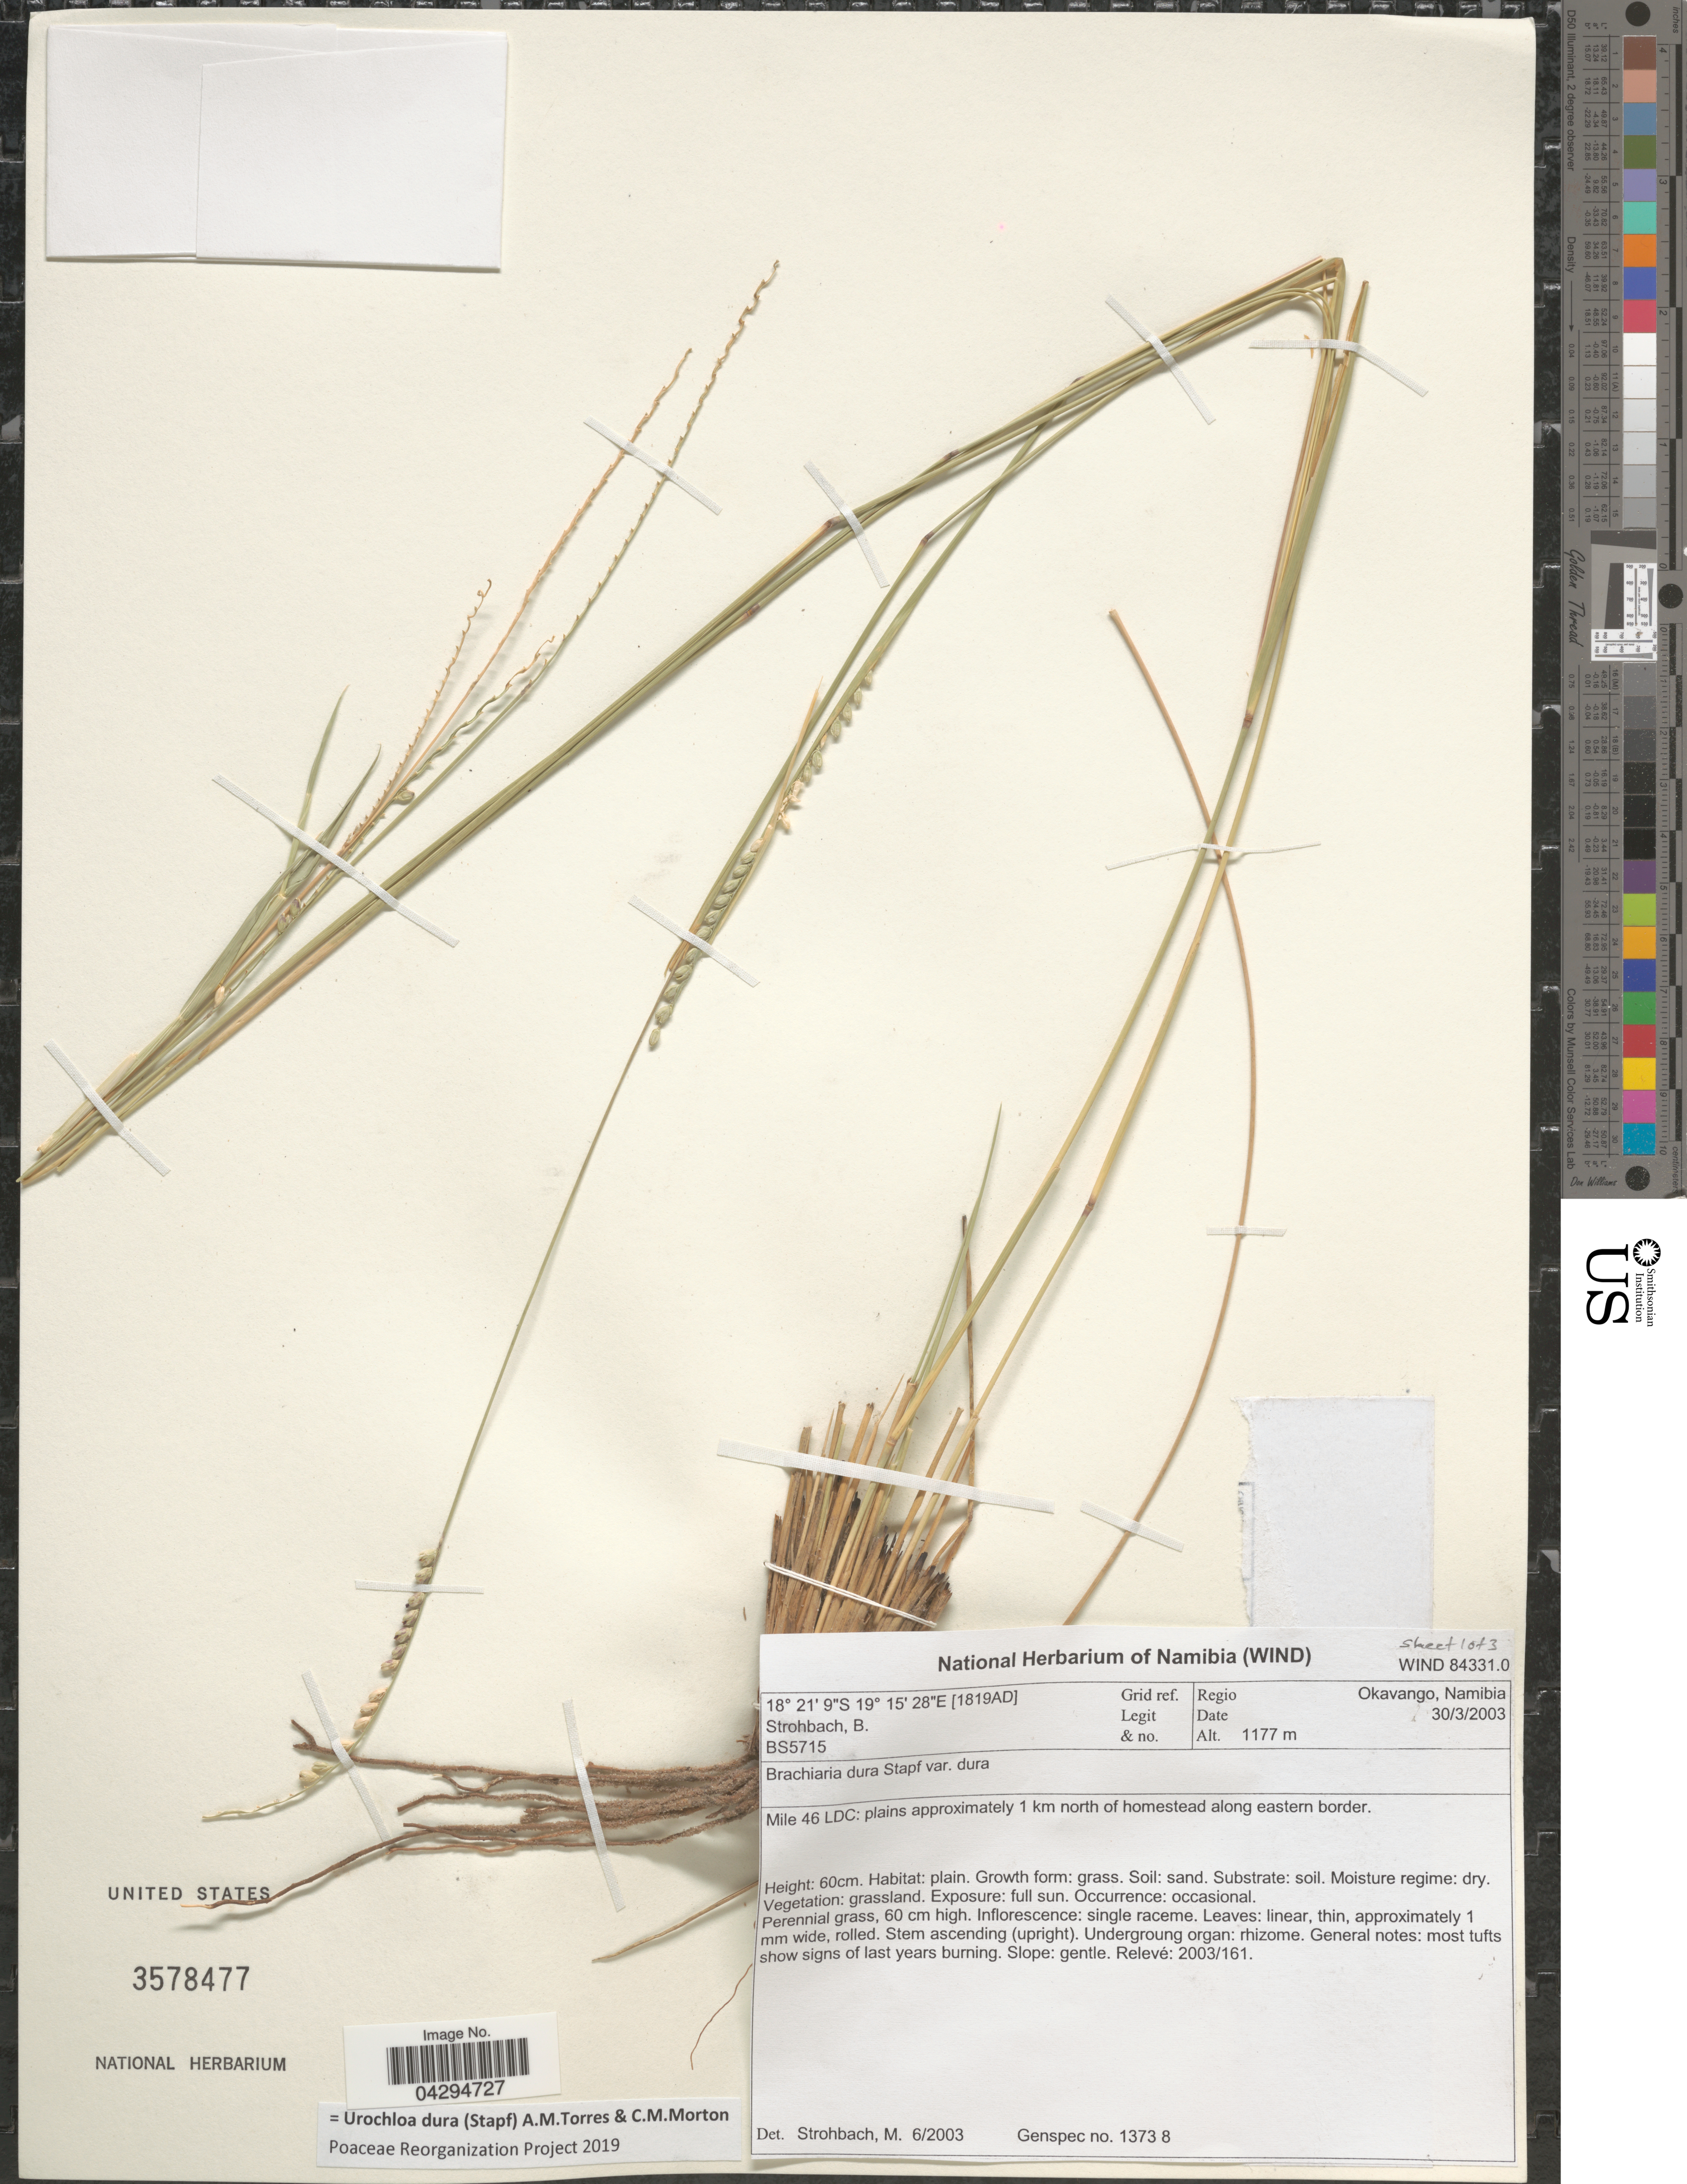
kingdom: Plantae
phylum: Tracheophyta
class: Liliopsida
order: Poales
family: Poaceae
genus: Urochloa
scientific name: Urochloa dura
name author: (Stapf) A.M. Torres & C.M. Morton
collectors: B. Strohbach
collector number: BS5715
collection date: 2003-03-30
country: Namibia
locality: [1819AD] Grid ref. Regio Okavango, Namibia. Mile 46 LDC: plains approximately 1 km north of homestead along eastern border.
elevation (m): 1177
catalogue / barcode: US 3578477